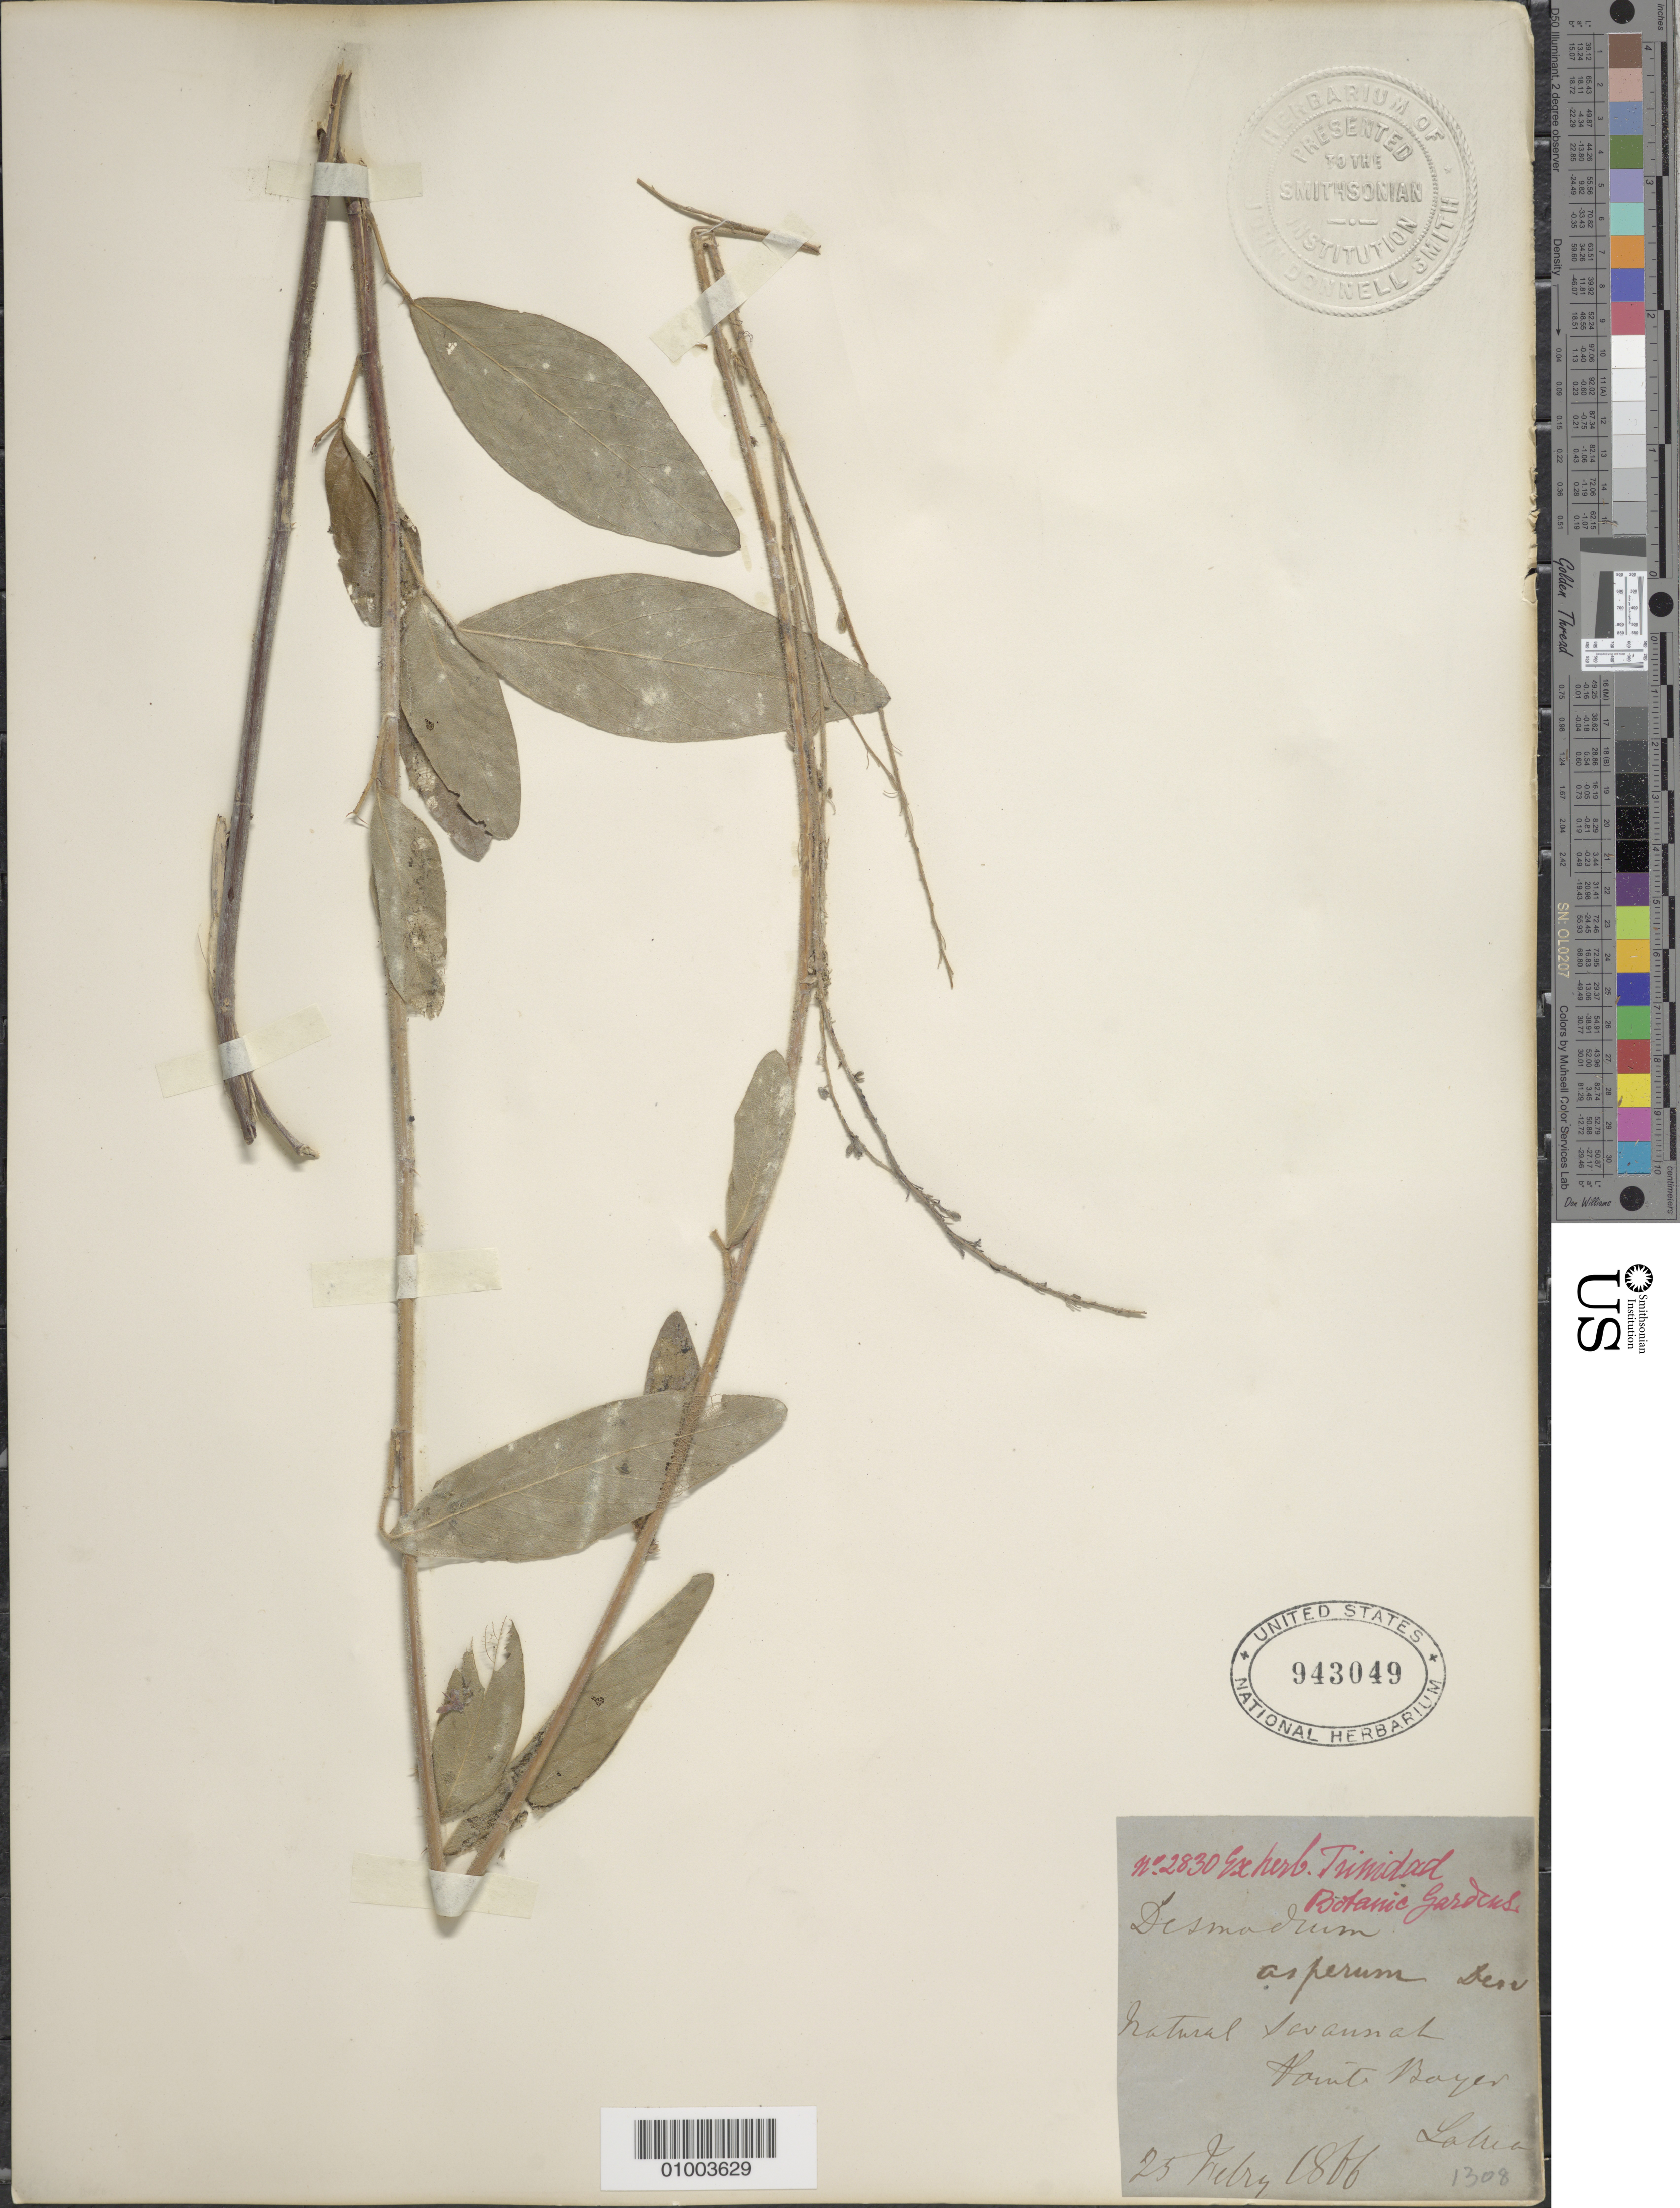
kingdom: Plantae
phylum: Tracheophyta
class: Magnoliopsida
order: Fabales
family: Fabaceae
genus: Desmodium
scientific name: Desmodium distortum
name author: (Aubl.) J.F. Macbr.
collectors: Botanic Gardens Herbarium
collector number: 2830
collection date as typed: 25 Feb 1866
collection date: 1866-02-25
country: Trinidad and Tobago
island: Trinidad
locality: Natural for annual.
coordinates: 0 N, 0 E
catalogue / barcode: US 943049